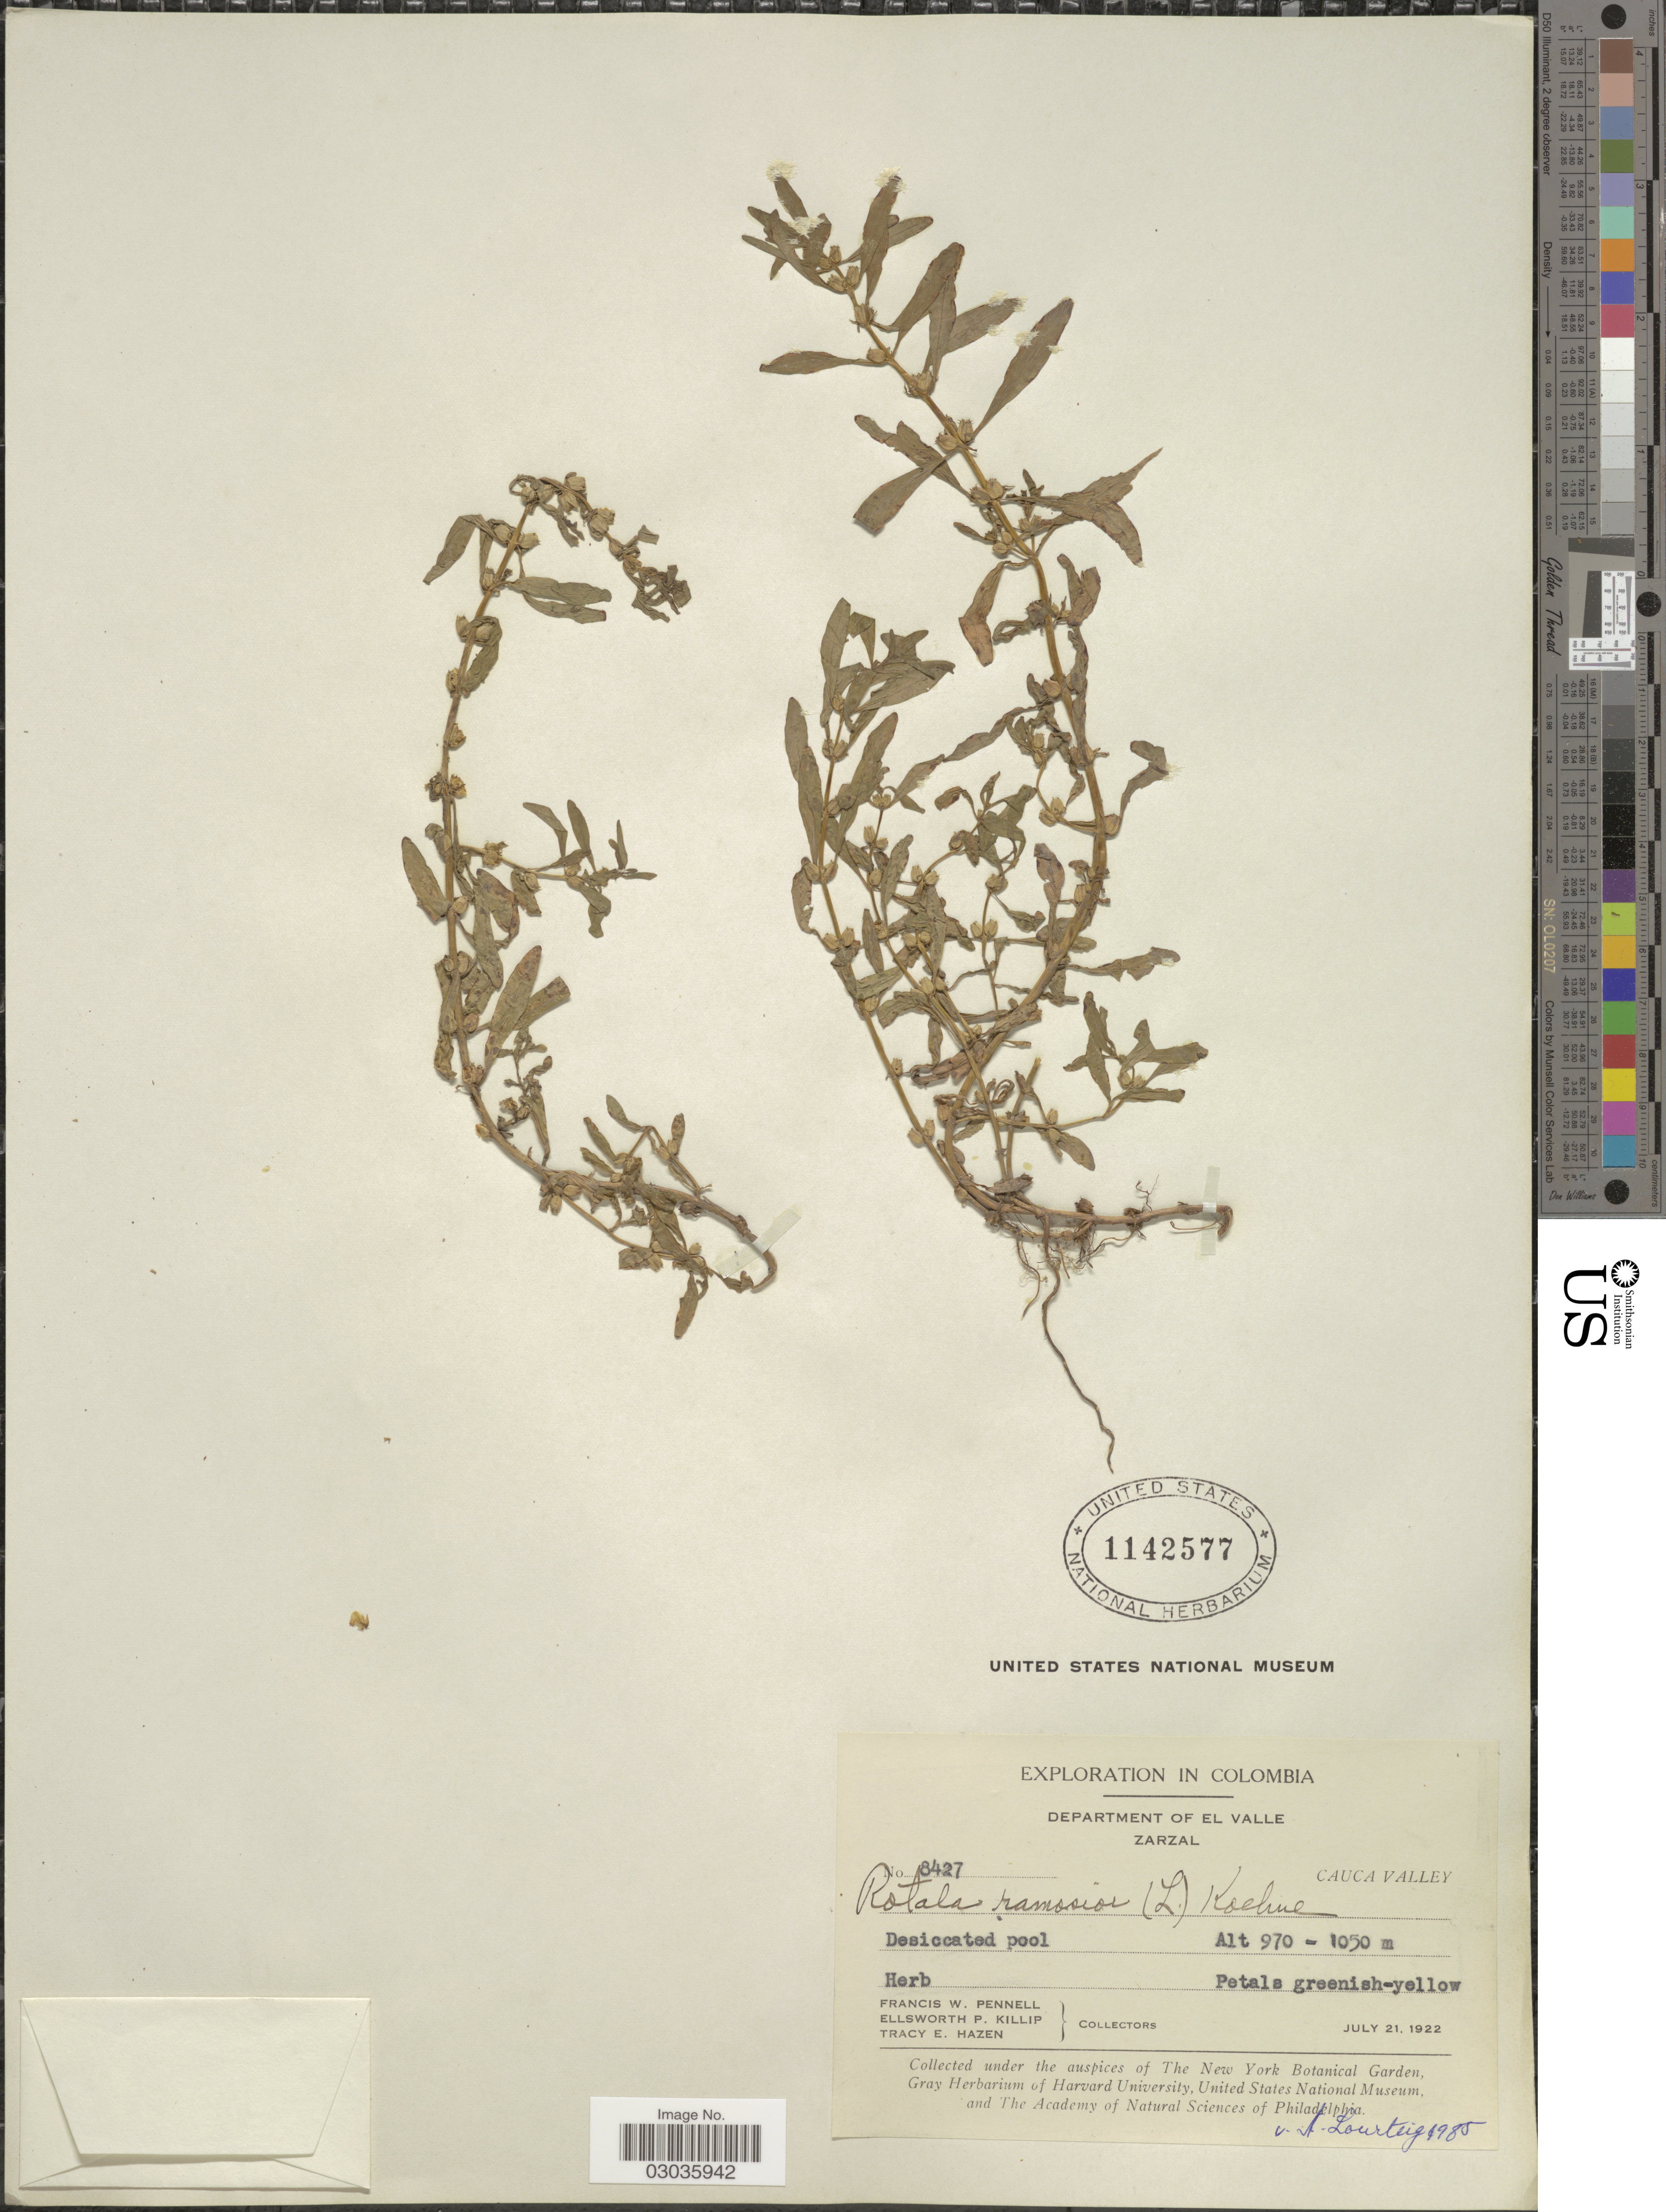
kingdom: Plantae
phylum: Tracheophyta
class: Magnoliopsida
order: Myrtales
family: Lythraceae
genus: Rotala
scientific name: Rotala ramosior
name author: (L.) Koehne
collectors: F. W. Pennell, E. P. Killip & T. E. Hazen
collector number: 8427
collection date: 1922-07-21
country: Colombia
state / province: Valle del Cauca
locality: Department of El Valle, Zarzal, Cauca Valley.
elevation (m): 970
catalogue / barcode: US 1142577